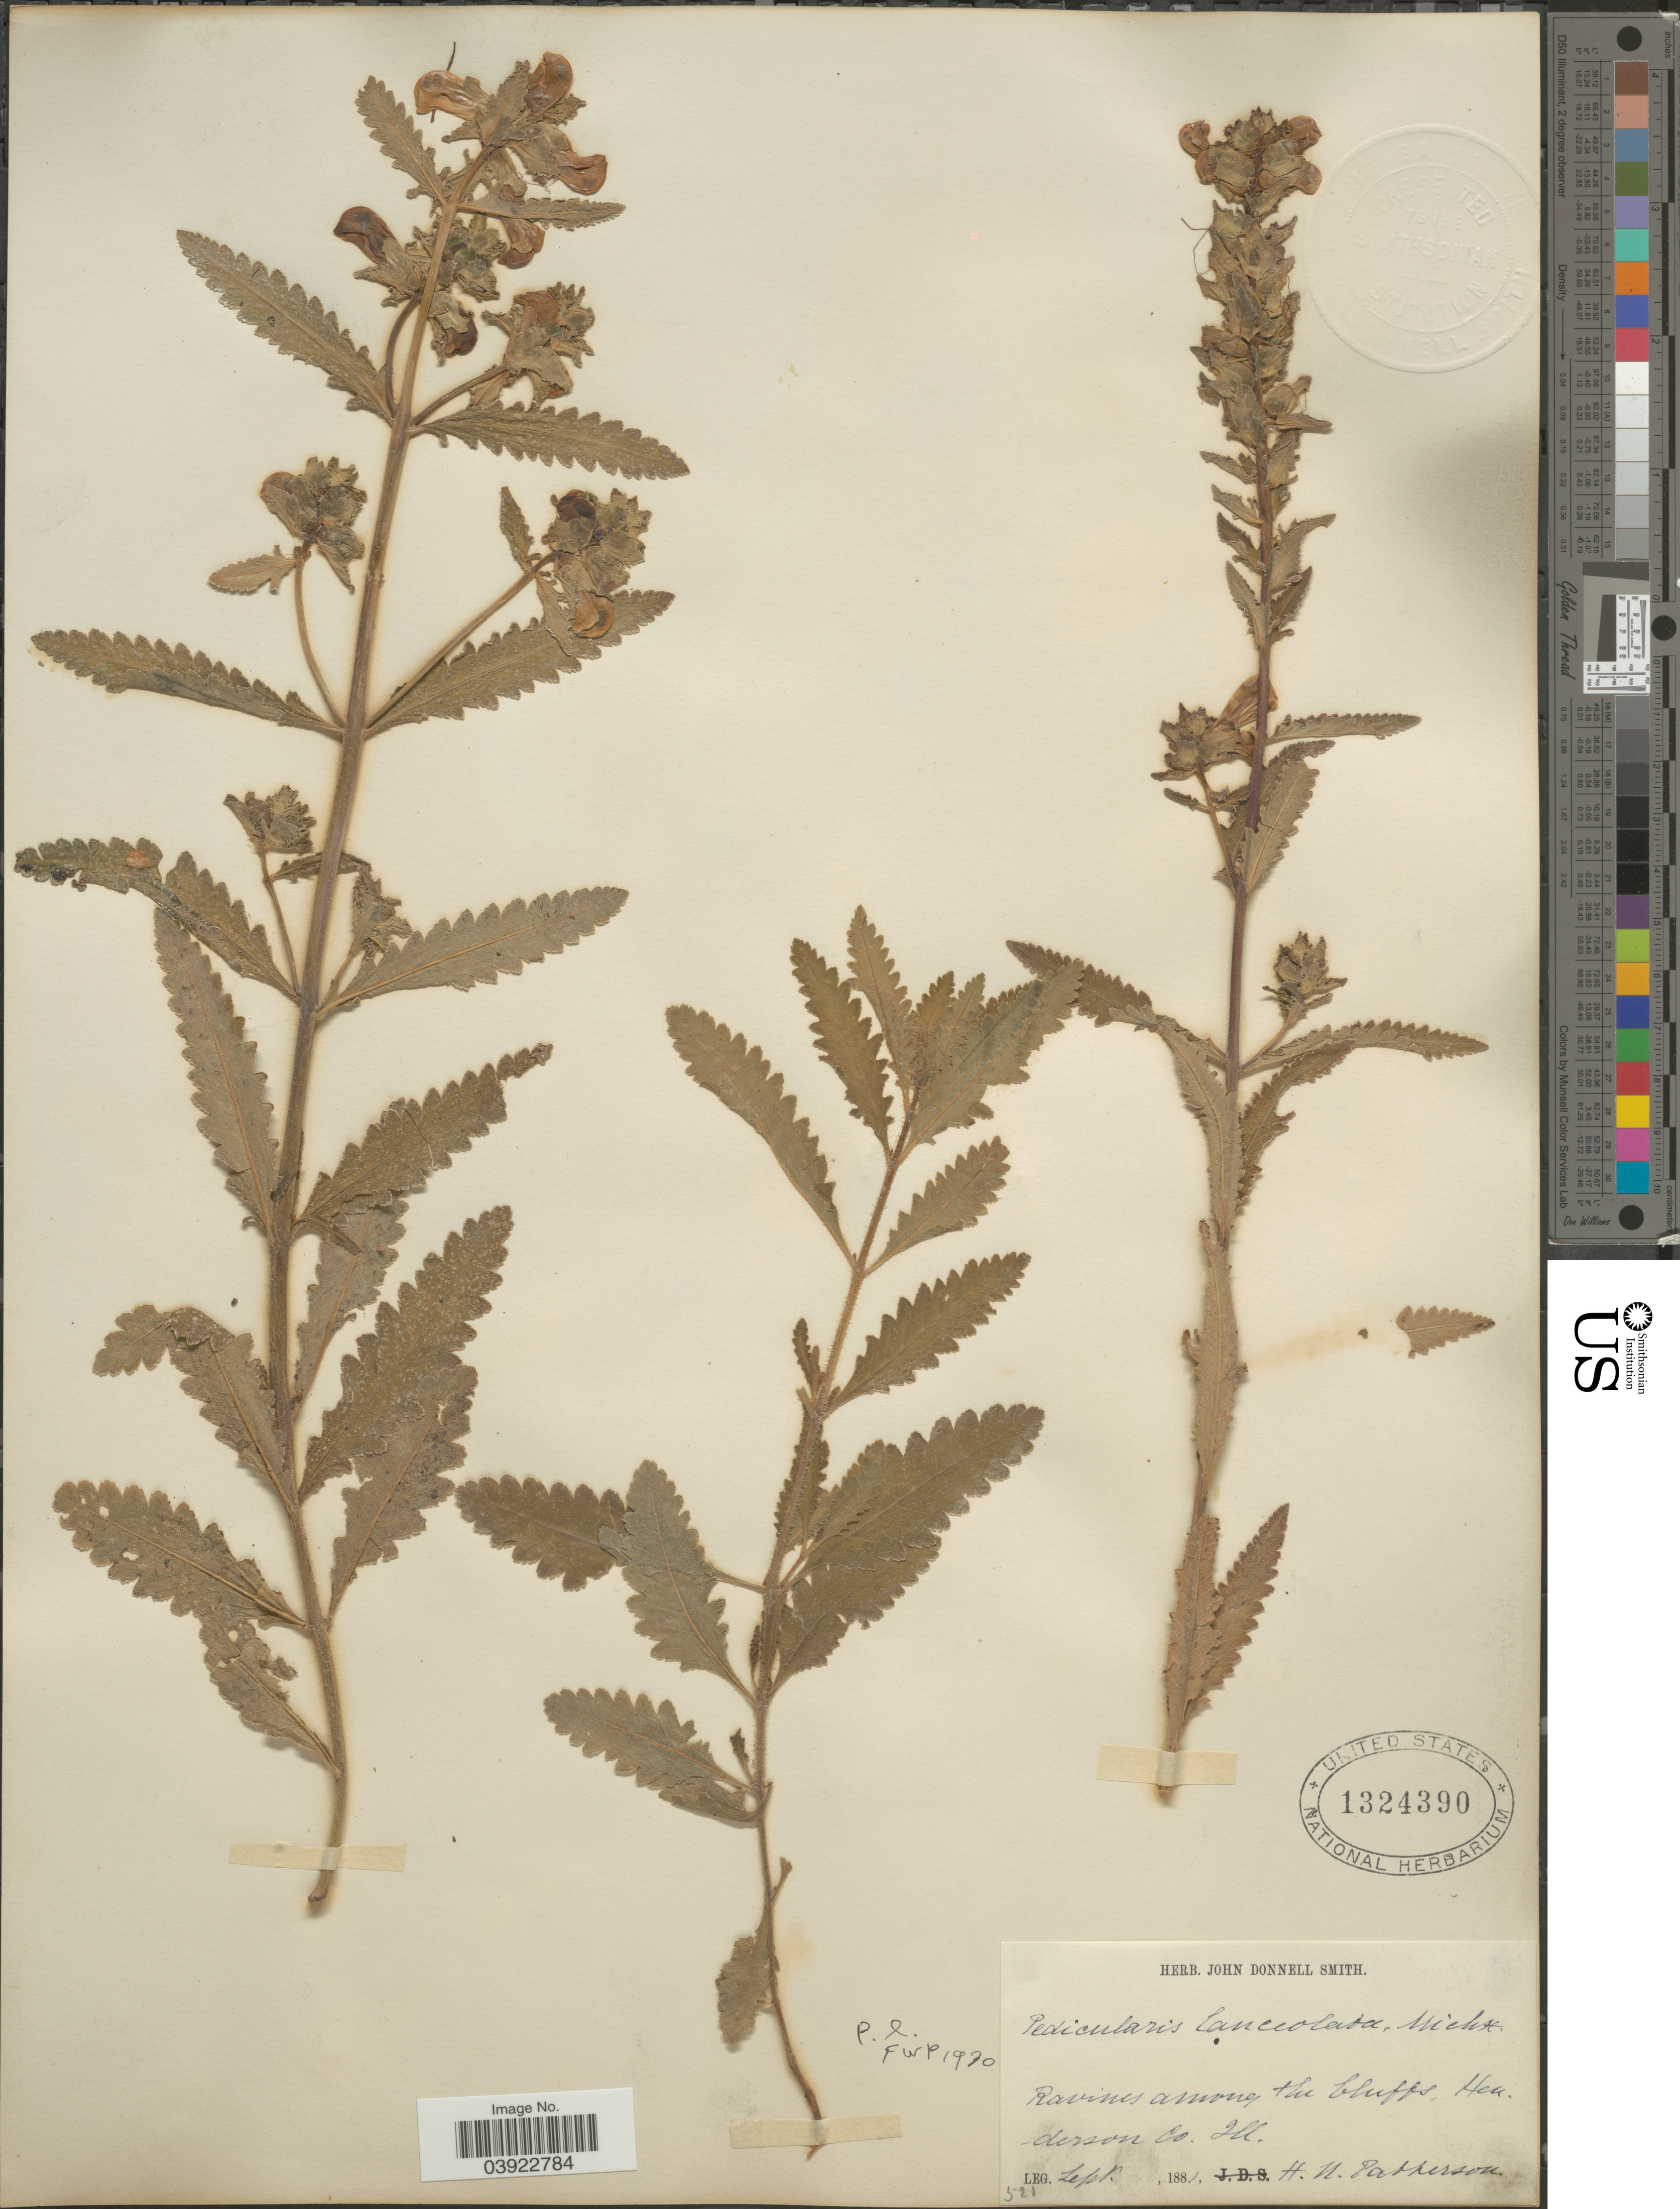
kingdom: Plantae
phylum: Tracheophyta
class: Magnoliopsida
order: Lamiales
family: Orobanchaceae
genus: Pedicularis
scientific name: Pedicularis lanceolata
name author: Michx.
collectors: H. N. Patterson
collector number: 521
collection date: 1881-09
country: United States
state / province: Illinois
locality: Ravine among the bluffs, Henderson Co.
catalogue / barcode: US 1324390